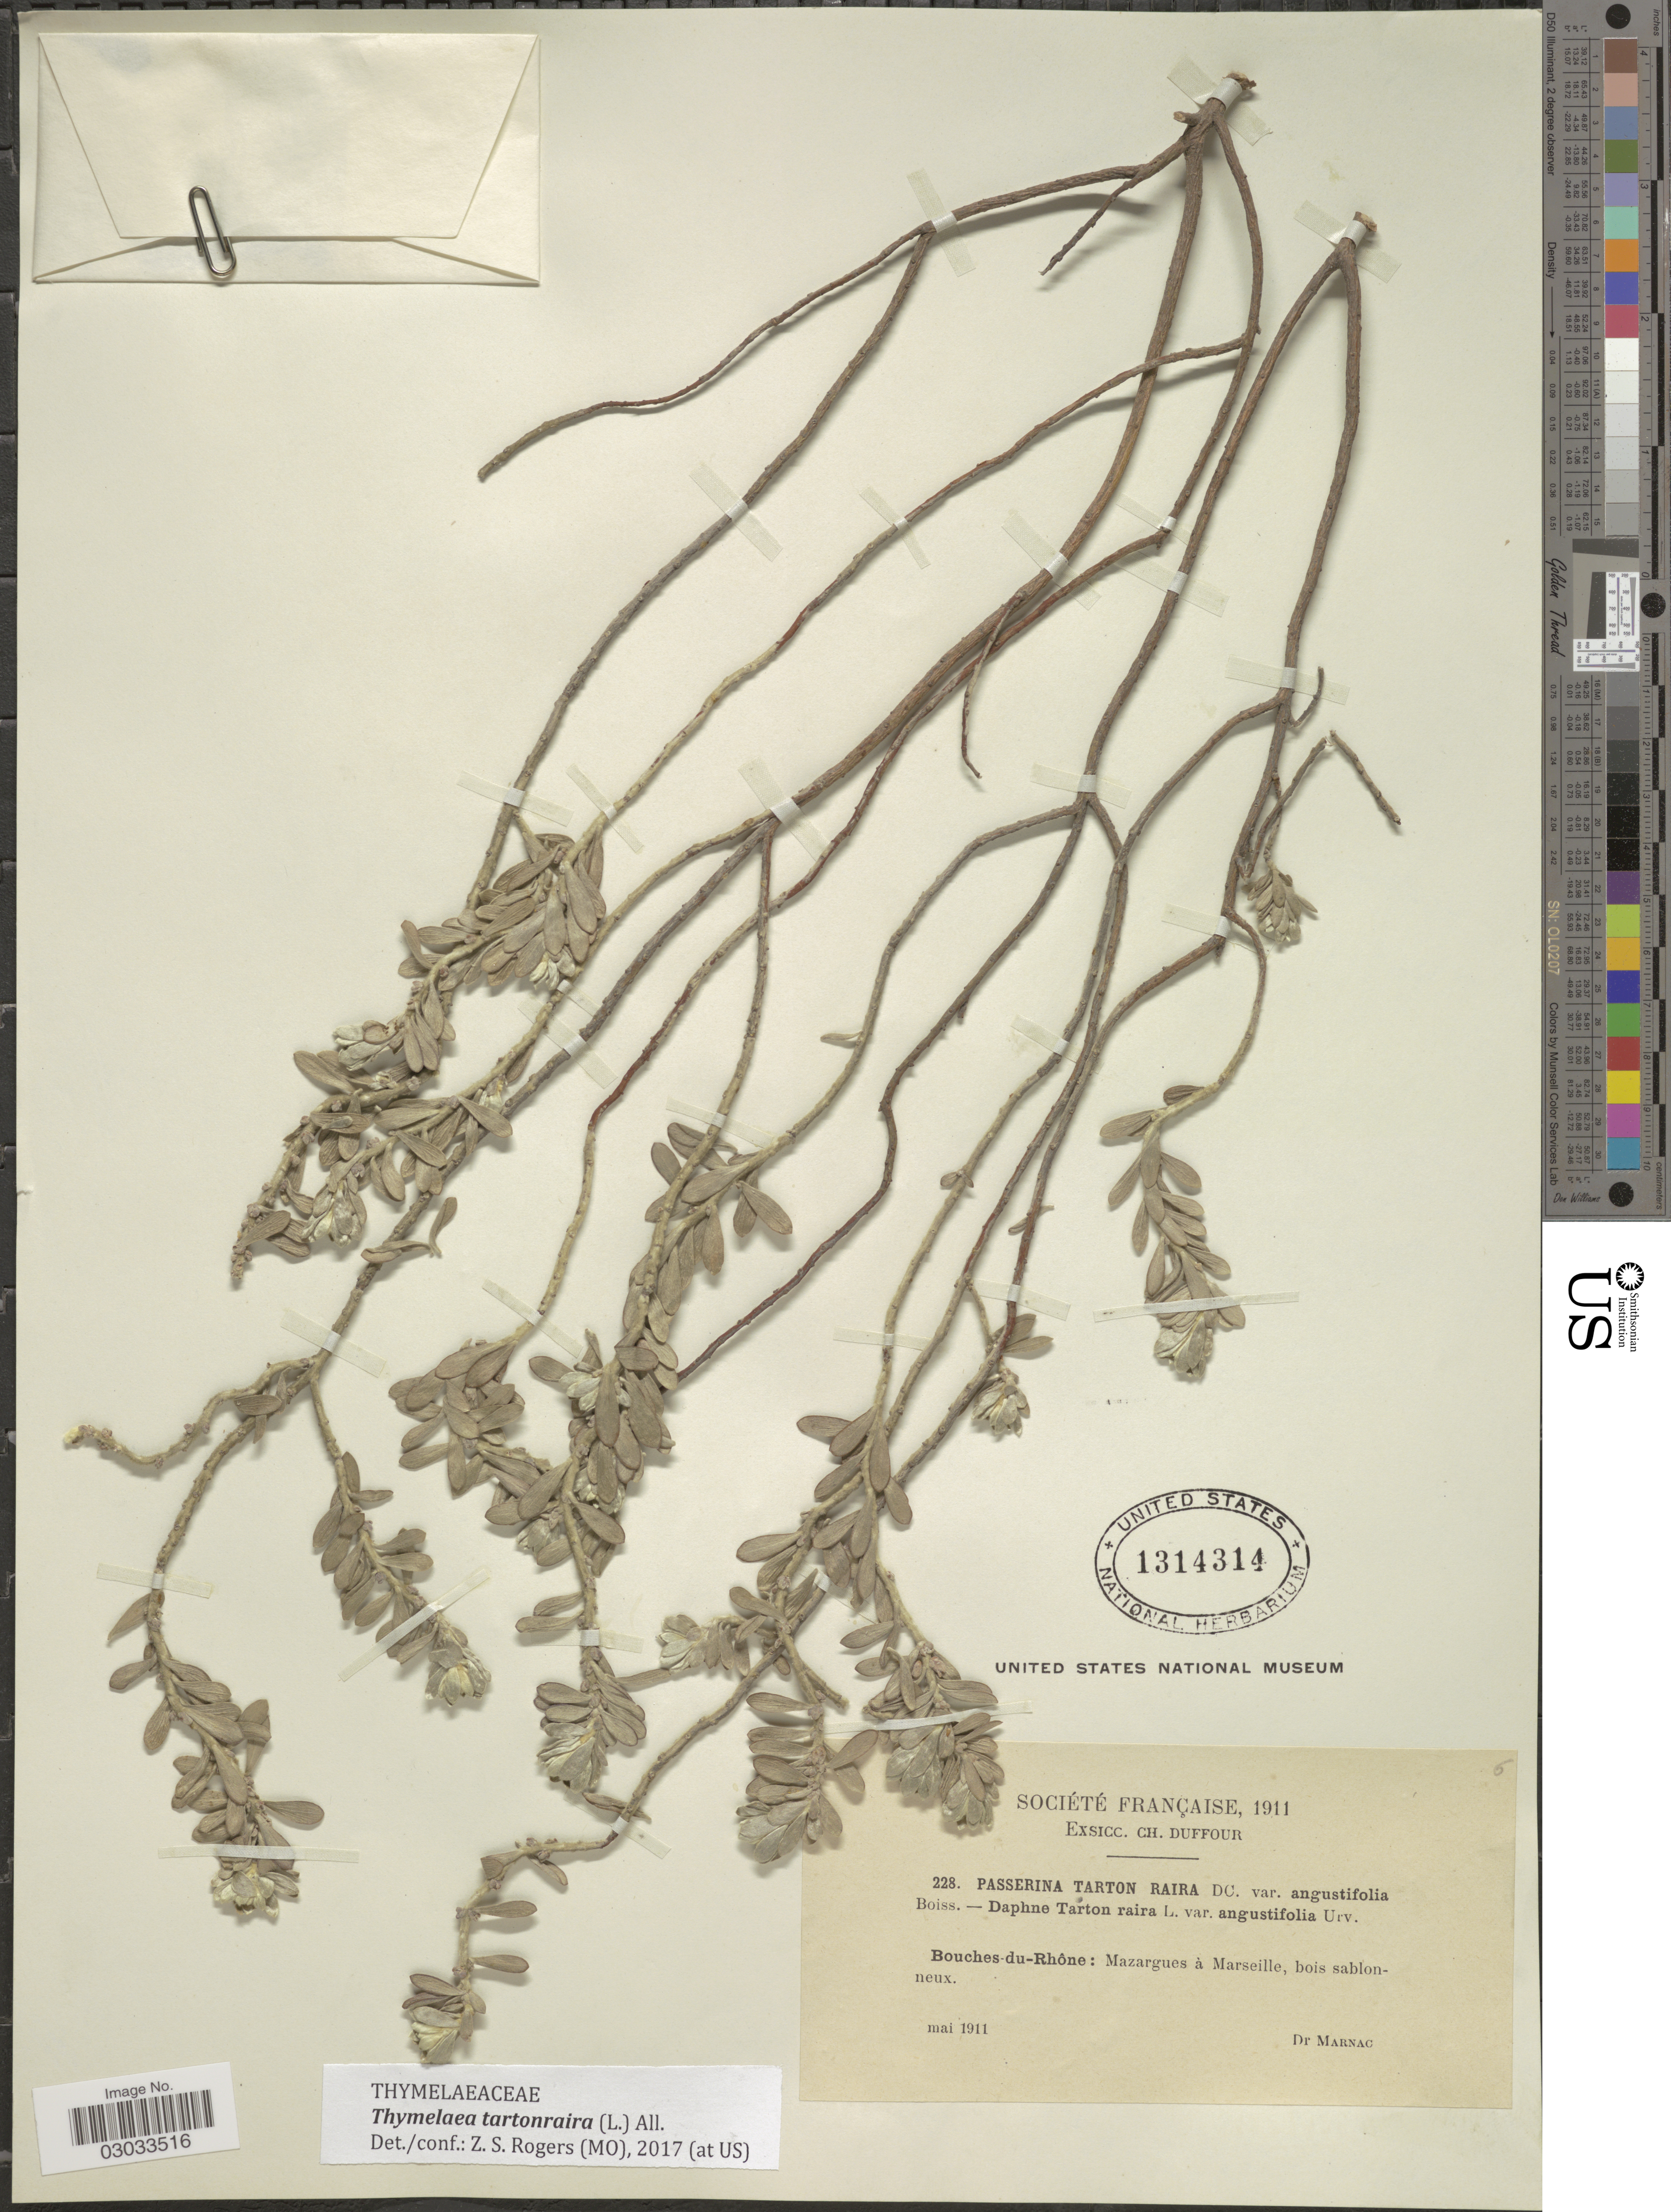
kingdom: Plantae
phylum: Tracheophyta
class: Magnoliopsida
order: Malvales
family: Thymelaeaceae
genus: Thymelaea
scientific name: Thymelaea tartonraira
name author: (L.) All.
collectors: -. Marnac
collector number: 228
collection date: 1911-05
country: France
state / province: Provence-Alpes-Côte d'Azur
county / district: Bouches-du-Rhône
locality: Bouches-du-Rhône: Mazargues à Marseille, bois sablonneux.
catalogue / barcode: US 1314314